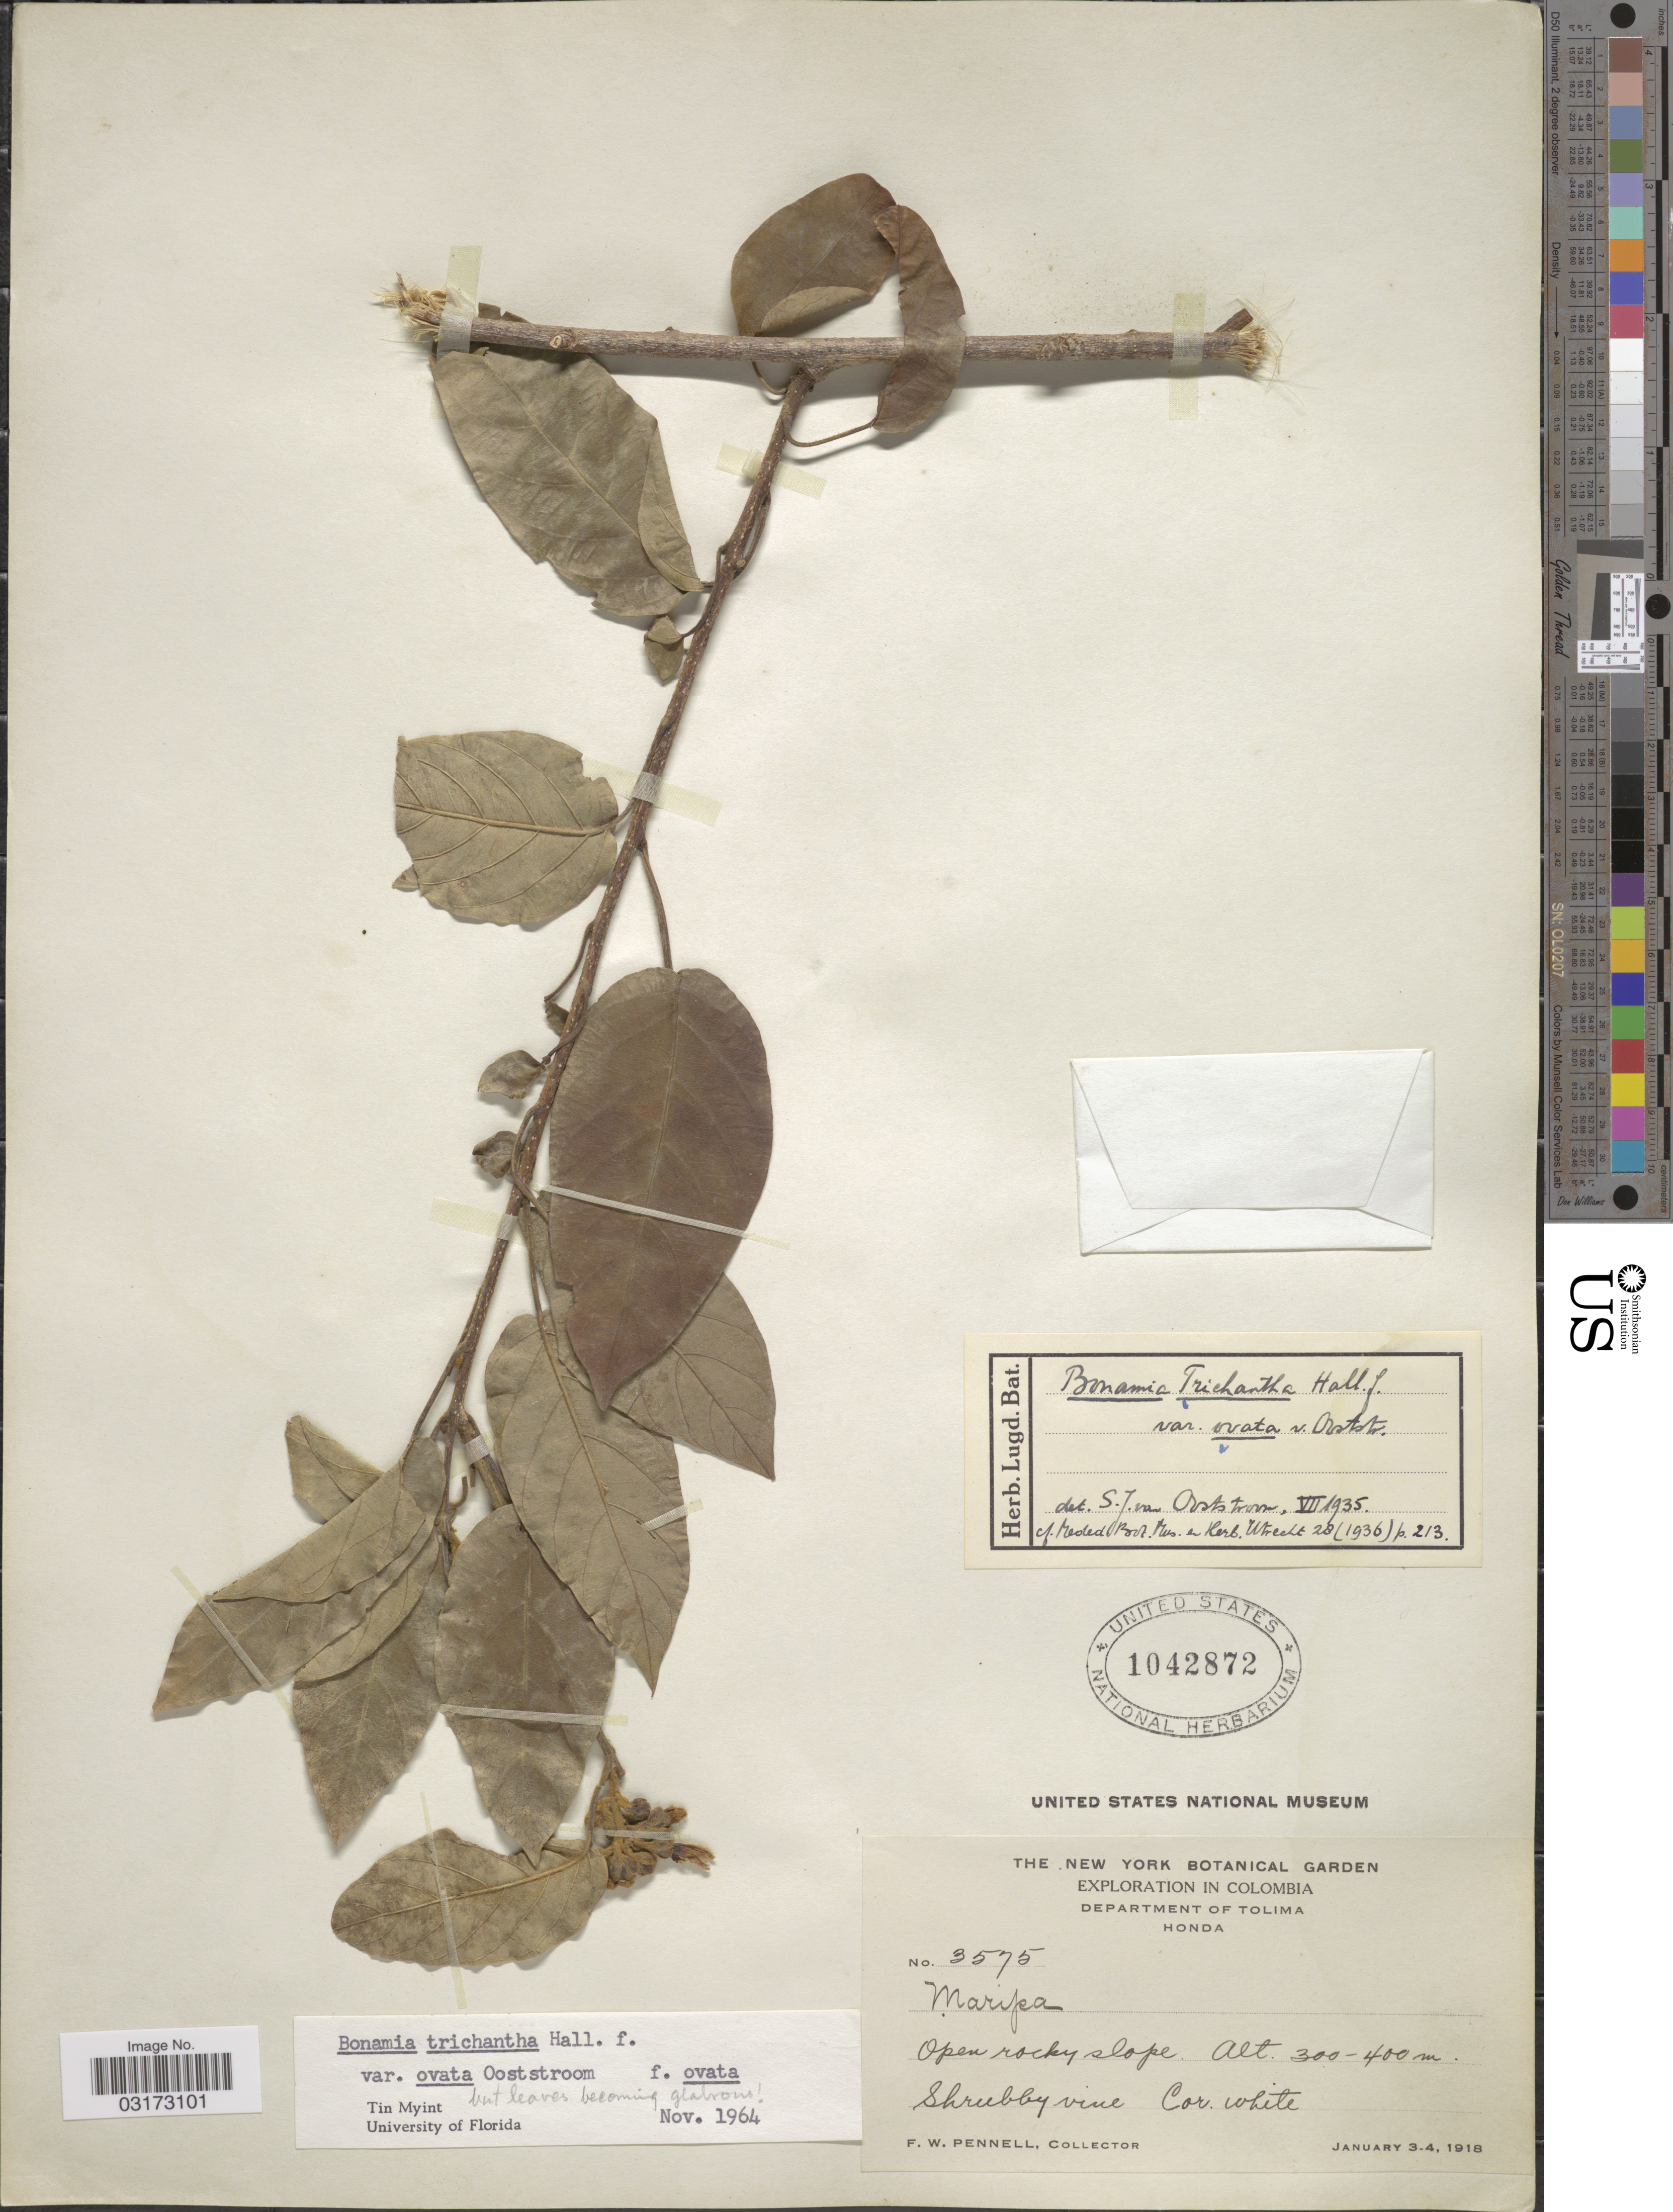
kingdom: Plantae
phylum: Tracheophyta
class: Magnoliopsida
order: Solanales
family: Convolvulaceae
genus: Bonamia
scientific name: Bonamia trichantha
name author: Hallier f.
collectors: F. W. Pennell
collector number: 3575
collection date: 1918-01-03/1918-01-04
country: Colombia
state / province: Tolima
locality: Department of Tolima. Honda.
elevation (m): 300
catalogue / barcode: US 1042872